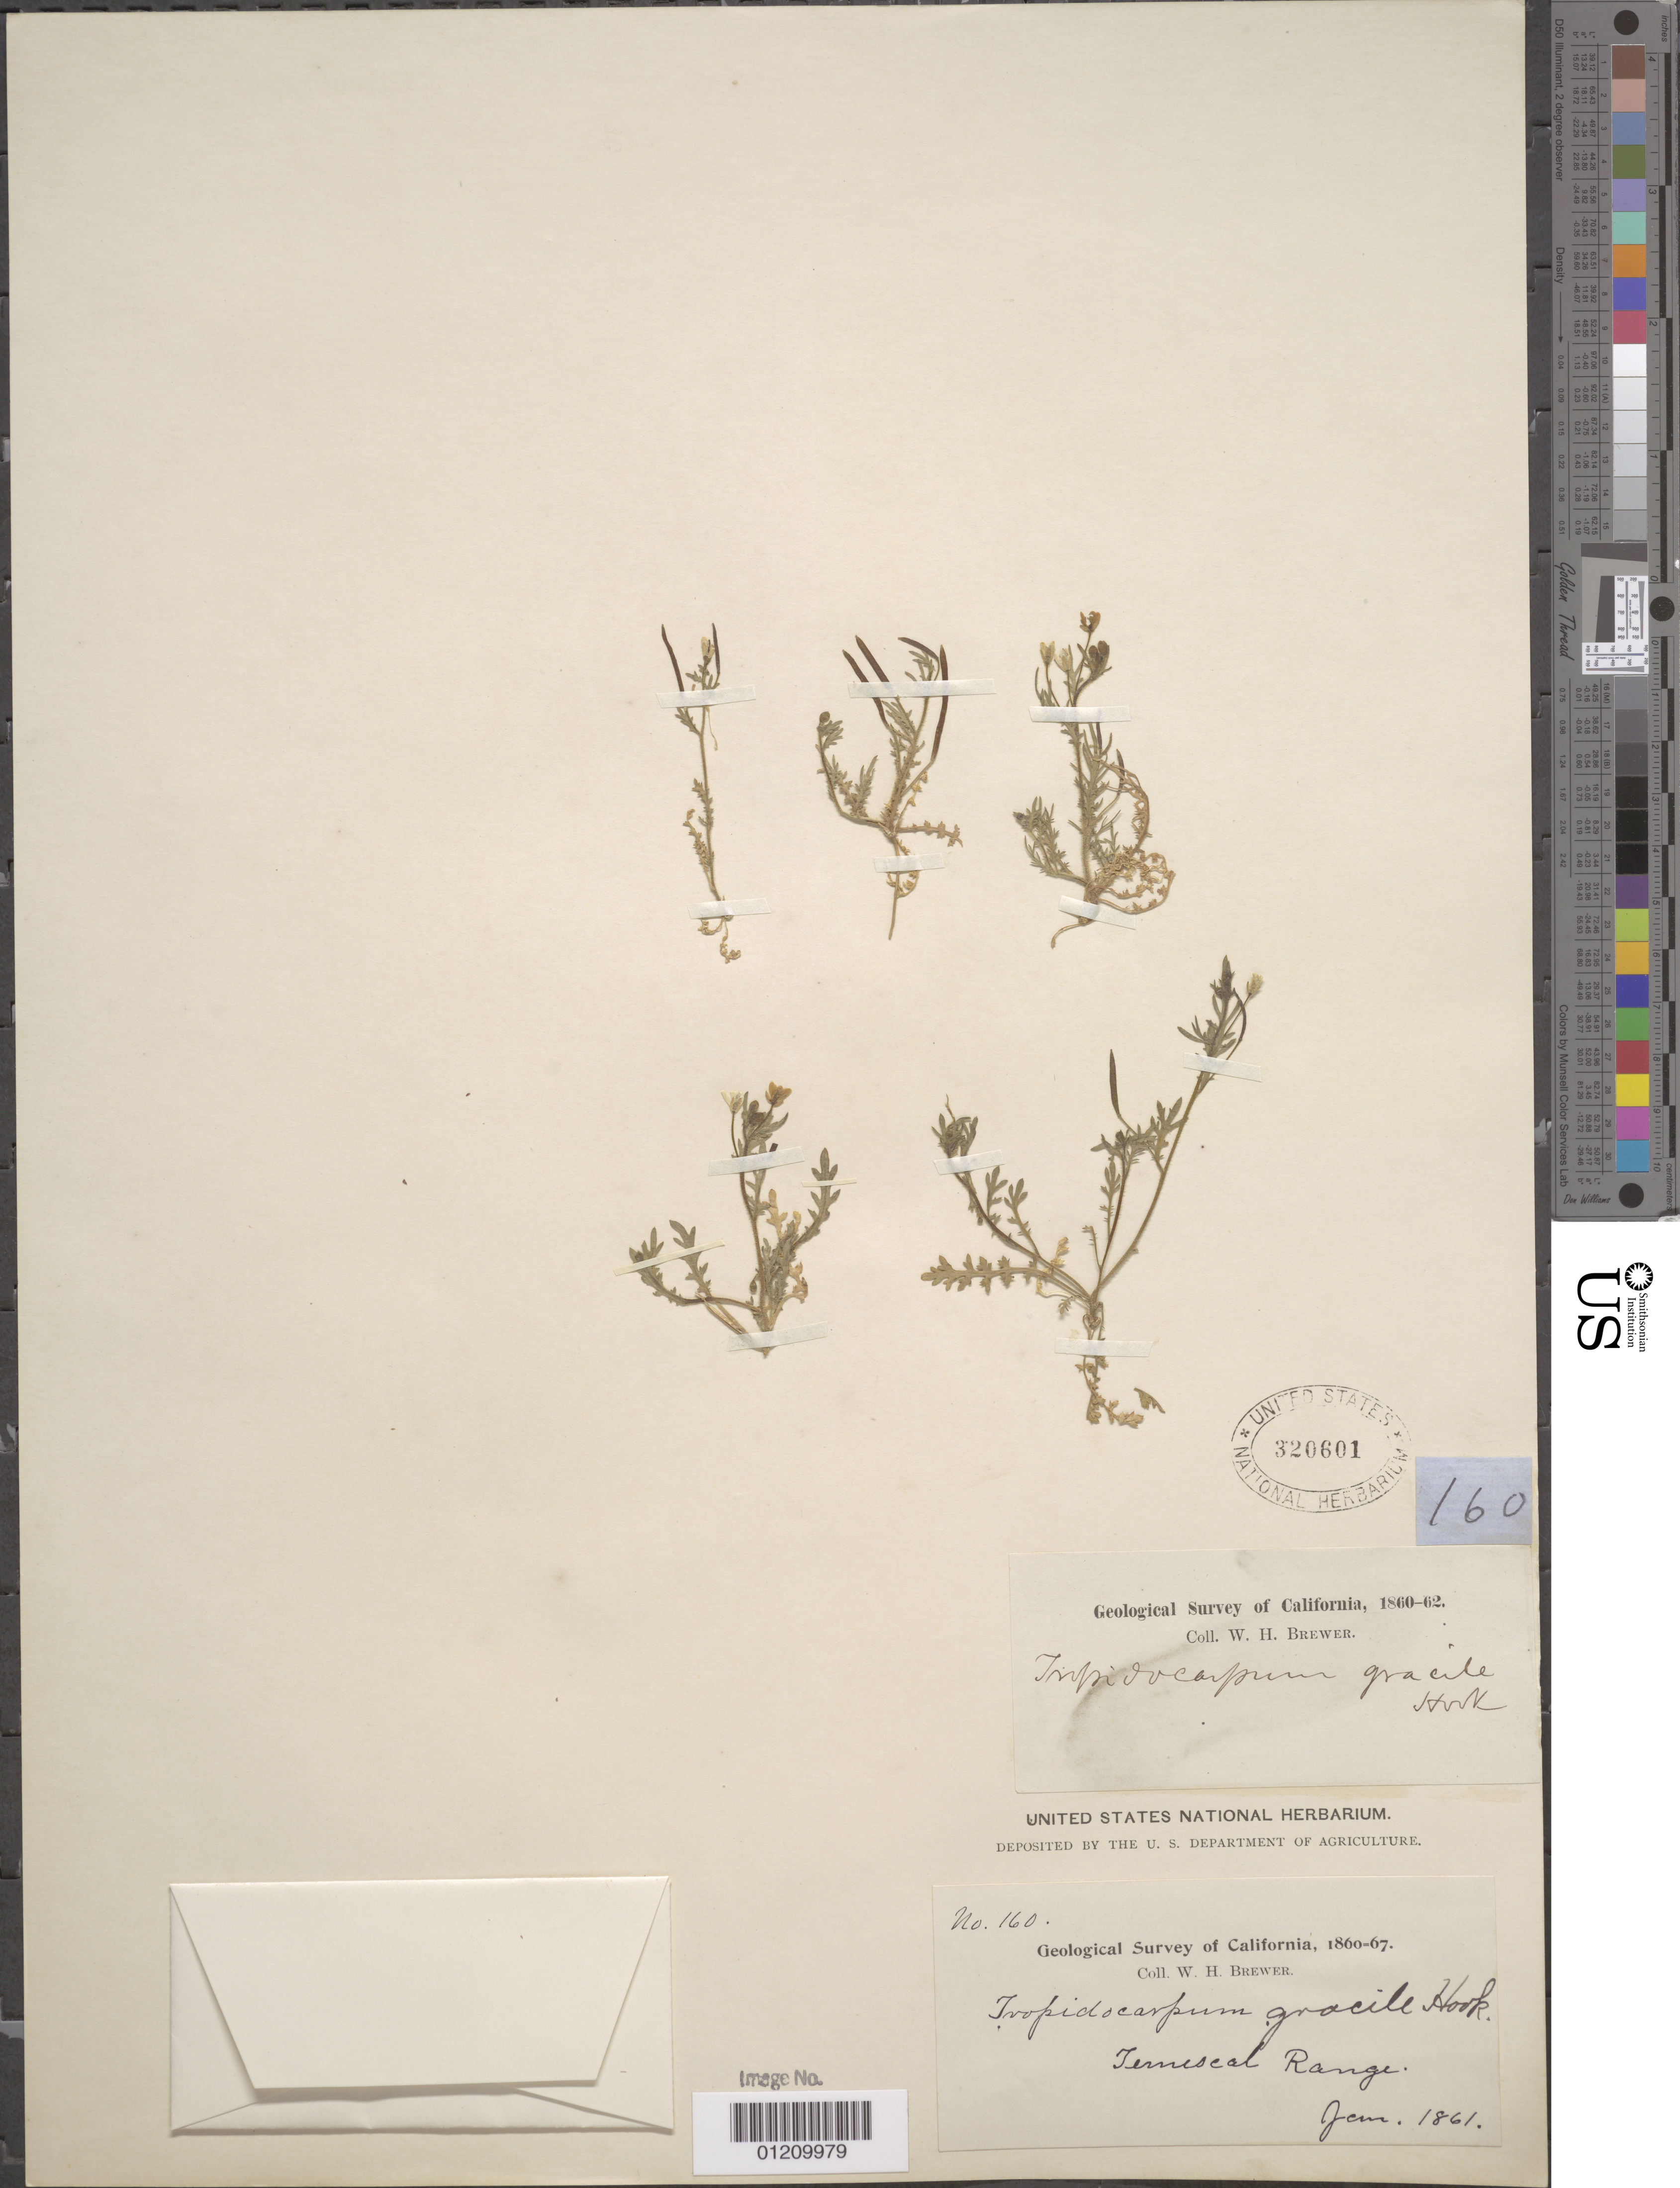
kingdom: Plantae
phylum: Tracheophyta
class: Magnoliopsida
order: Brassicales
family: Brassicaceae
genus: Tropidocarpum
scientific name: Tropidocarpum gracile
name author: Hook.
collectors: W. H. Brewer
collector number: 160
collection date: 1861-01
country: United States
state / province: California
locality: Temescal Range.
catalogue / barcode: US 320601